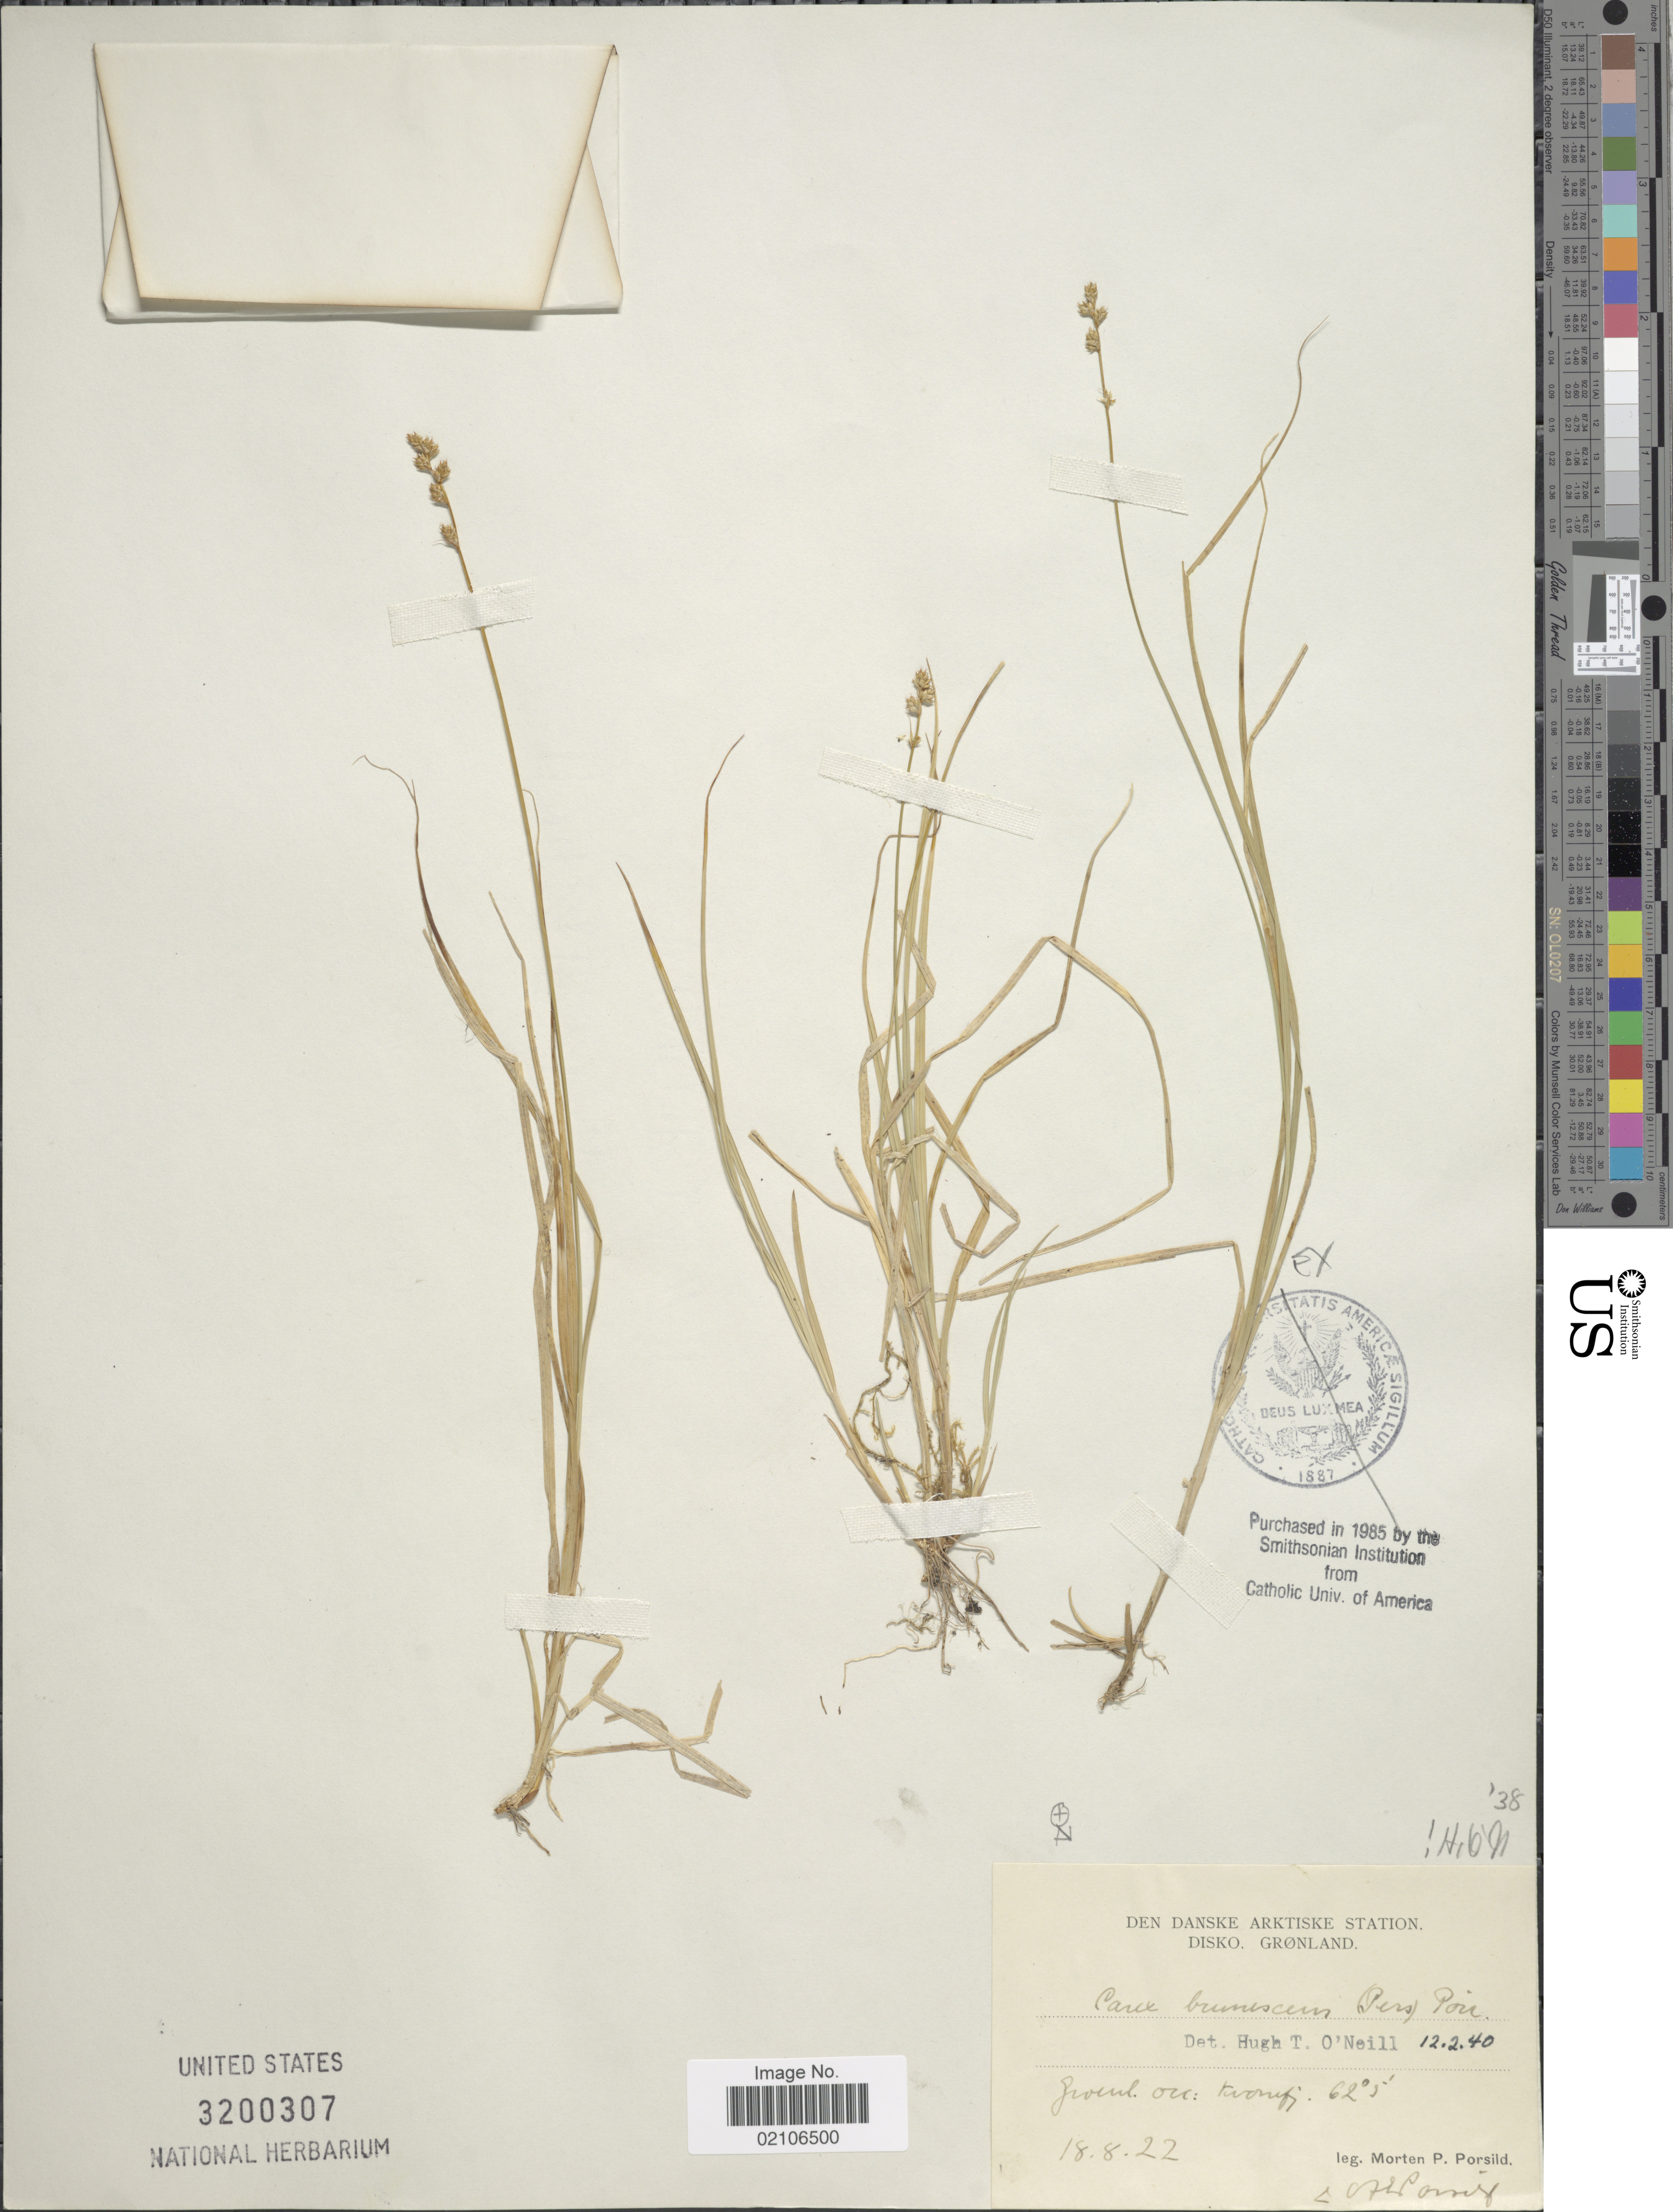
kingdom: Plantae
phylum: Tracheophyta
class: Liliopsida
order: Poales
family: Cyperaceae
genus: Carex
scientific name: Carex brunnescens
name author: (Pers.) Poir.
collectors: M. P. Porsild & Collector illegible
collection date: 1922-08-18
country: Greenland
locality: Den Danske Artiske Station, Disko. Gronland, Groenl. Occ. Kvanefj.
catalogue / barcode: US 3200307